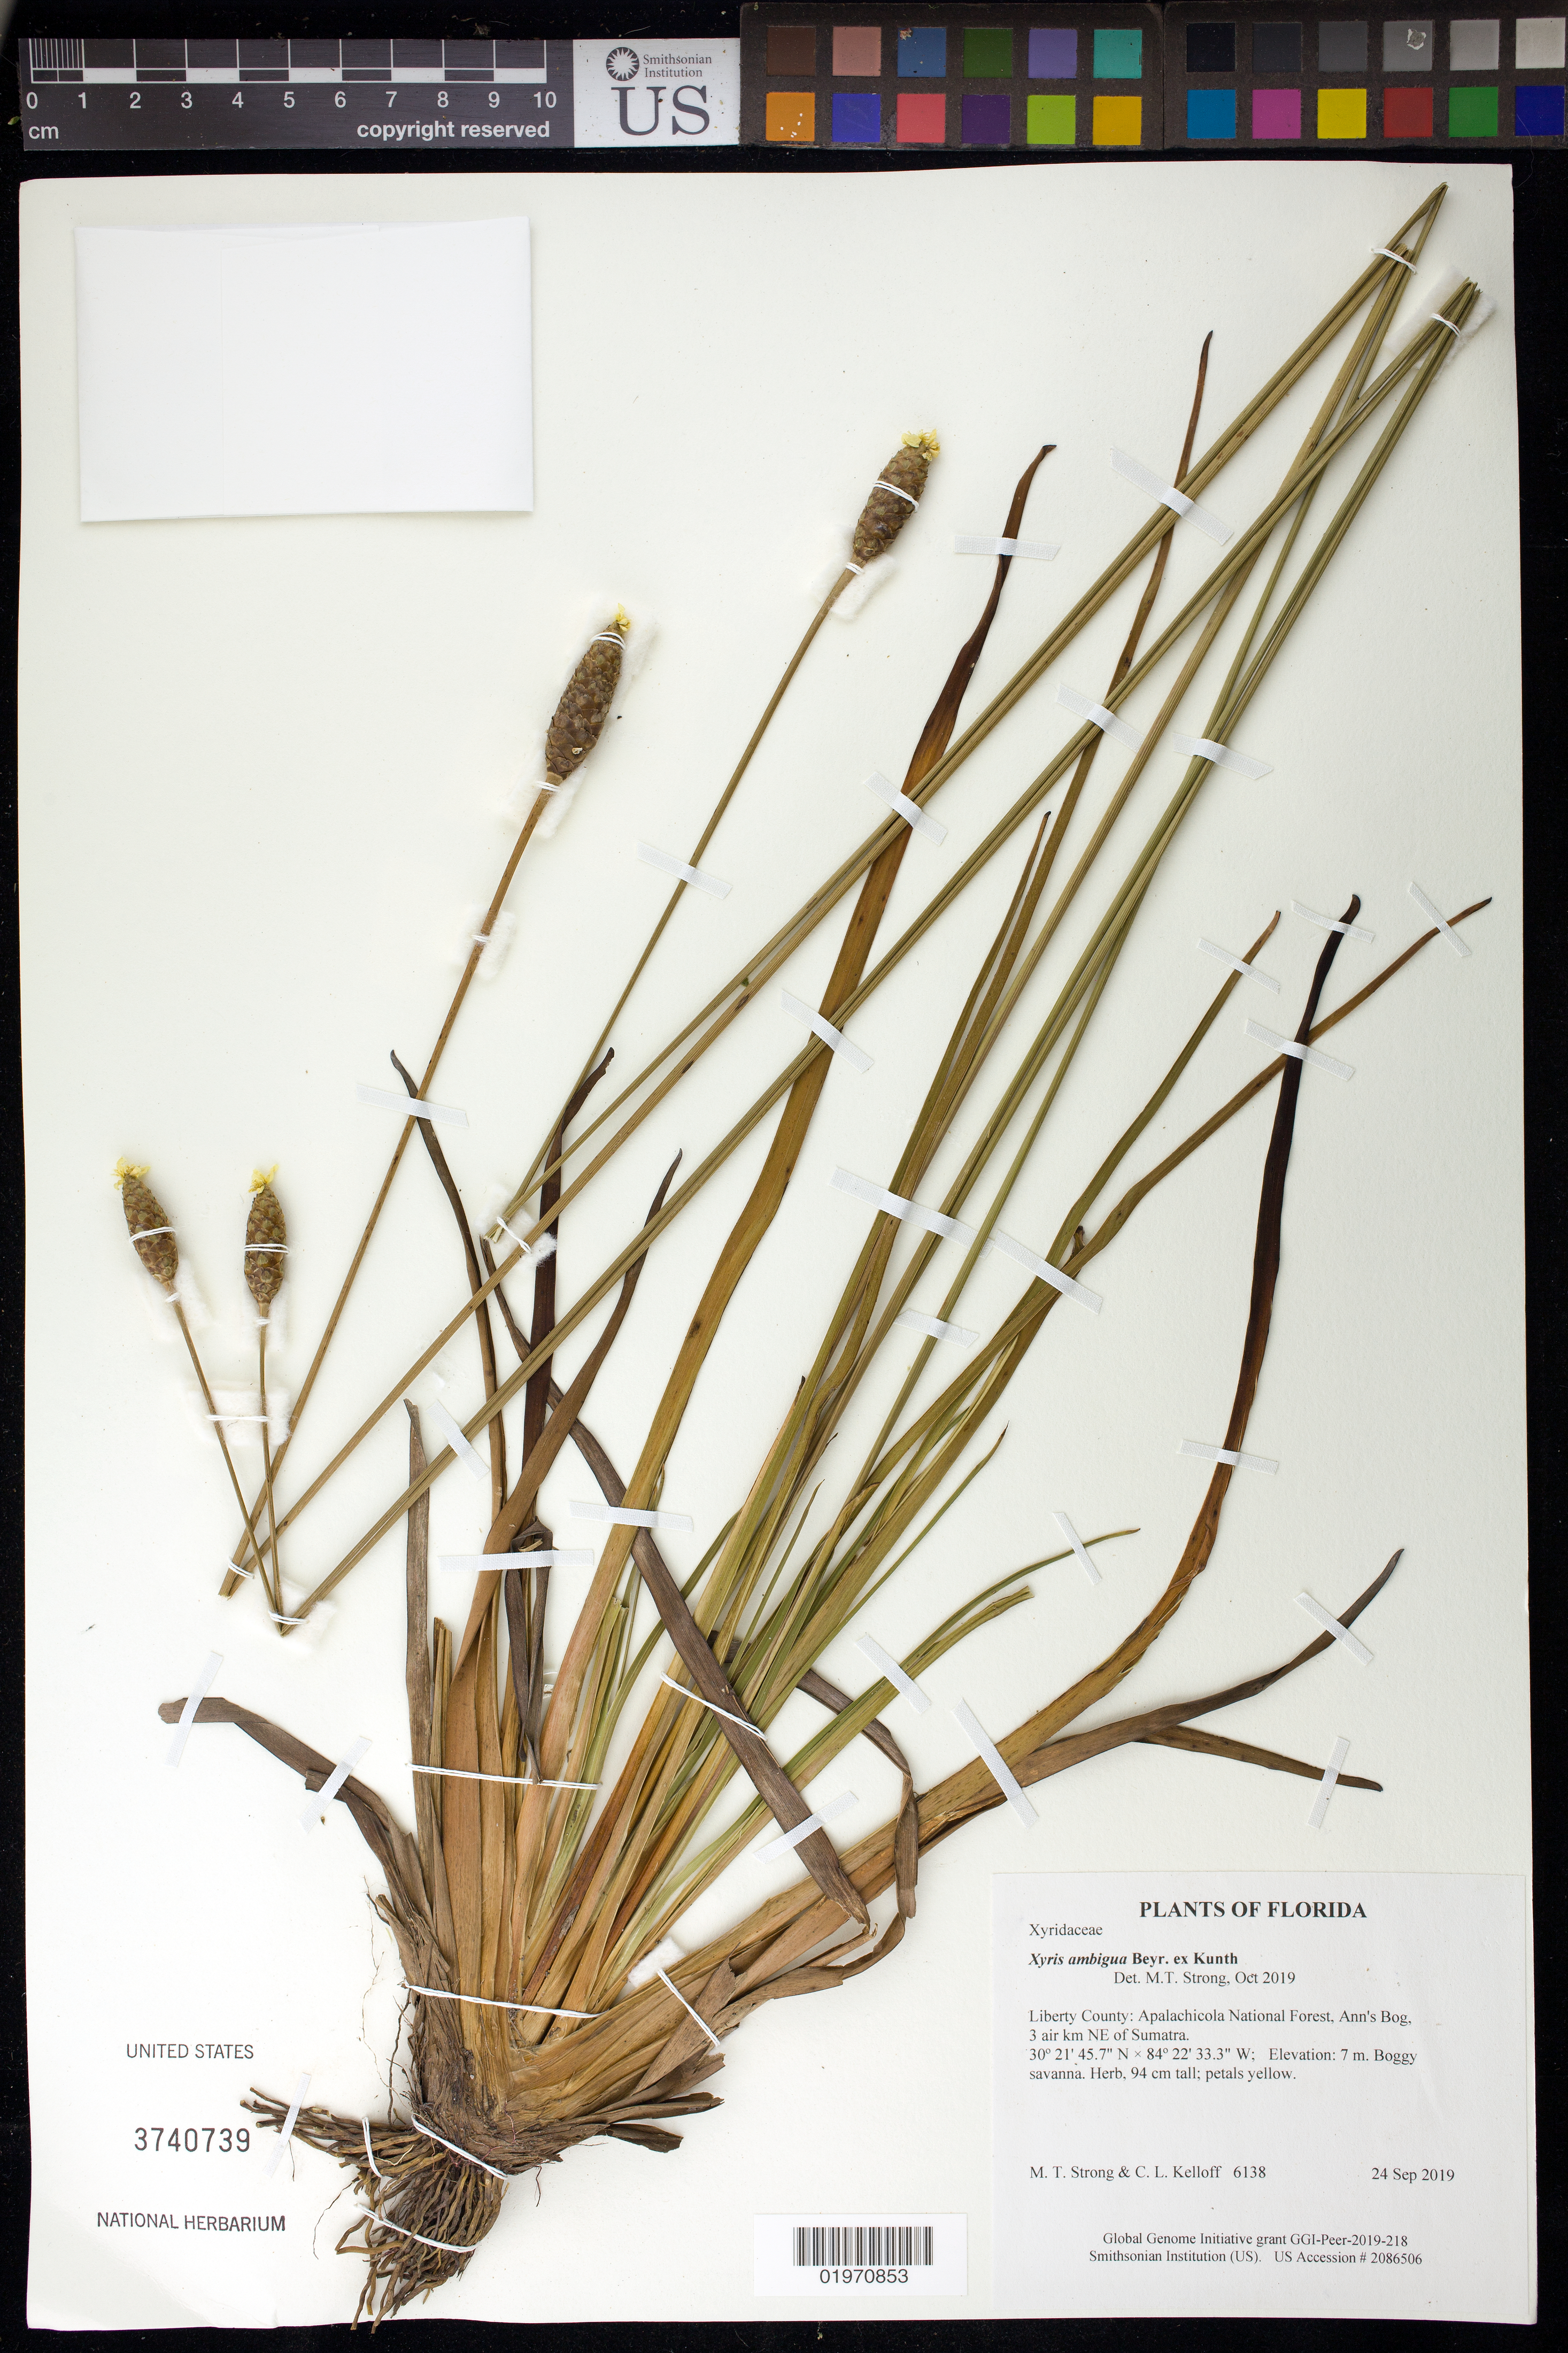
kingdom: Plantae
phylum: Tracheophyta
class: Liliopsida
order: Poales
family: Xyridaceae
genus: Xyris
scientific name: Xyris ambigua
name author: Beyr. ex Kunth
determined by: Strong, Mark T., (BOT), Smithsonian Institution - National Museum of Natural History (UNITED STATES)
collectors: M. T. Strong & C. L. Kelloff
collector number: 6138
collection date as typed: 24 Sep 2019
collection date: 2019-09-24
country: United States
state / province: Florida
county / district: Liberty County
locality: Apalachicola National Forest, Ann's Bog, 3 air km NE of Sumatra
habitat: Boggy savanna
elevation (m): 7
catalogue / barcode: US 3740739